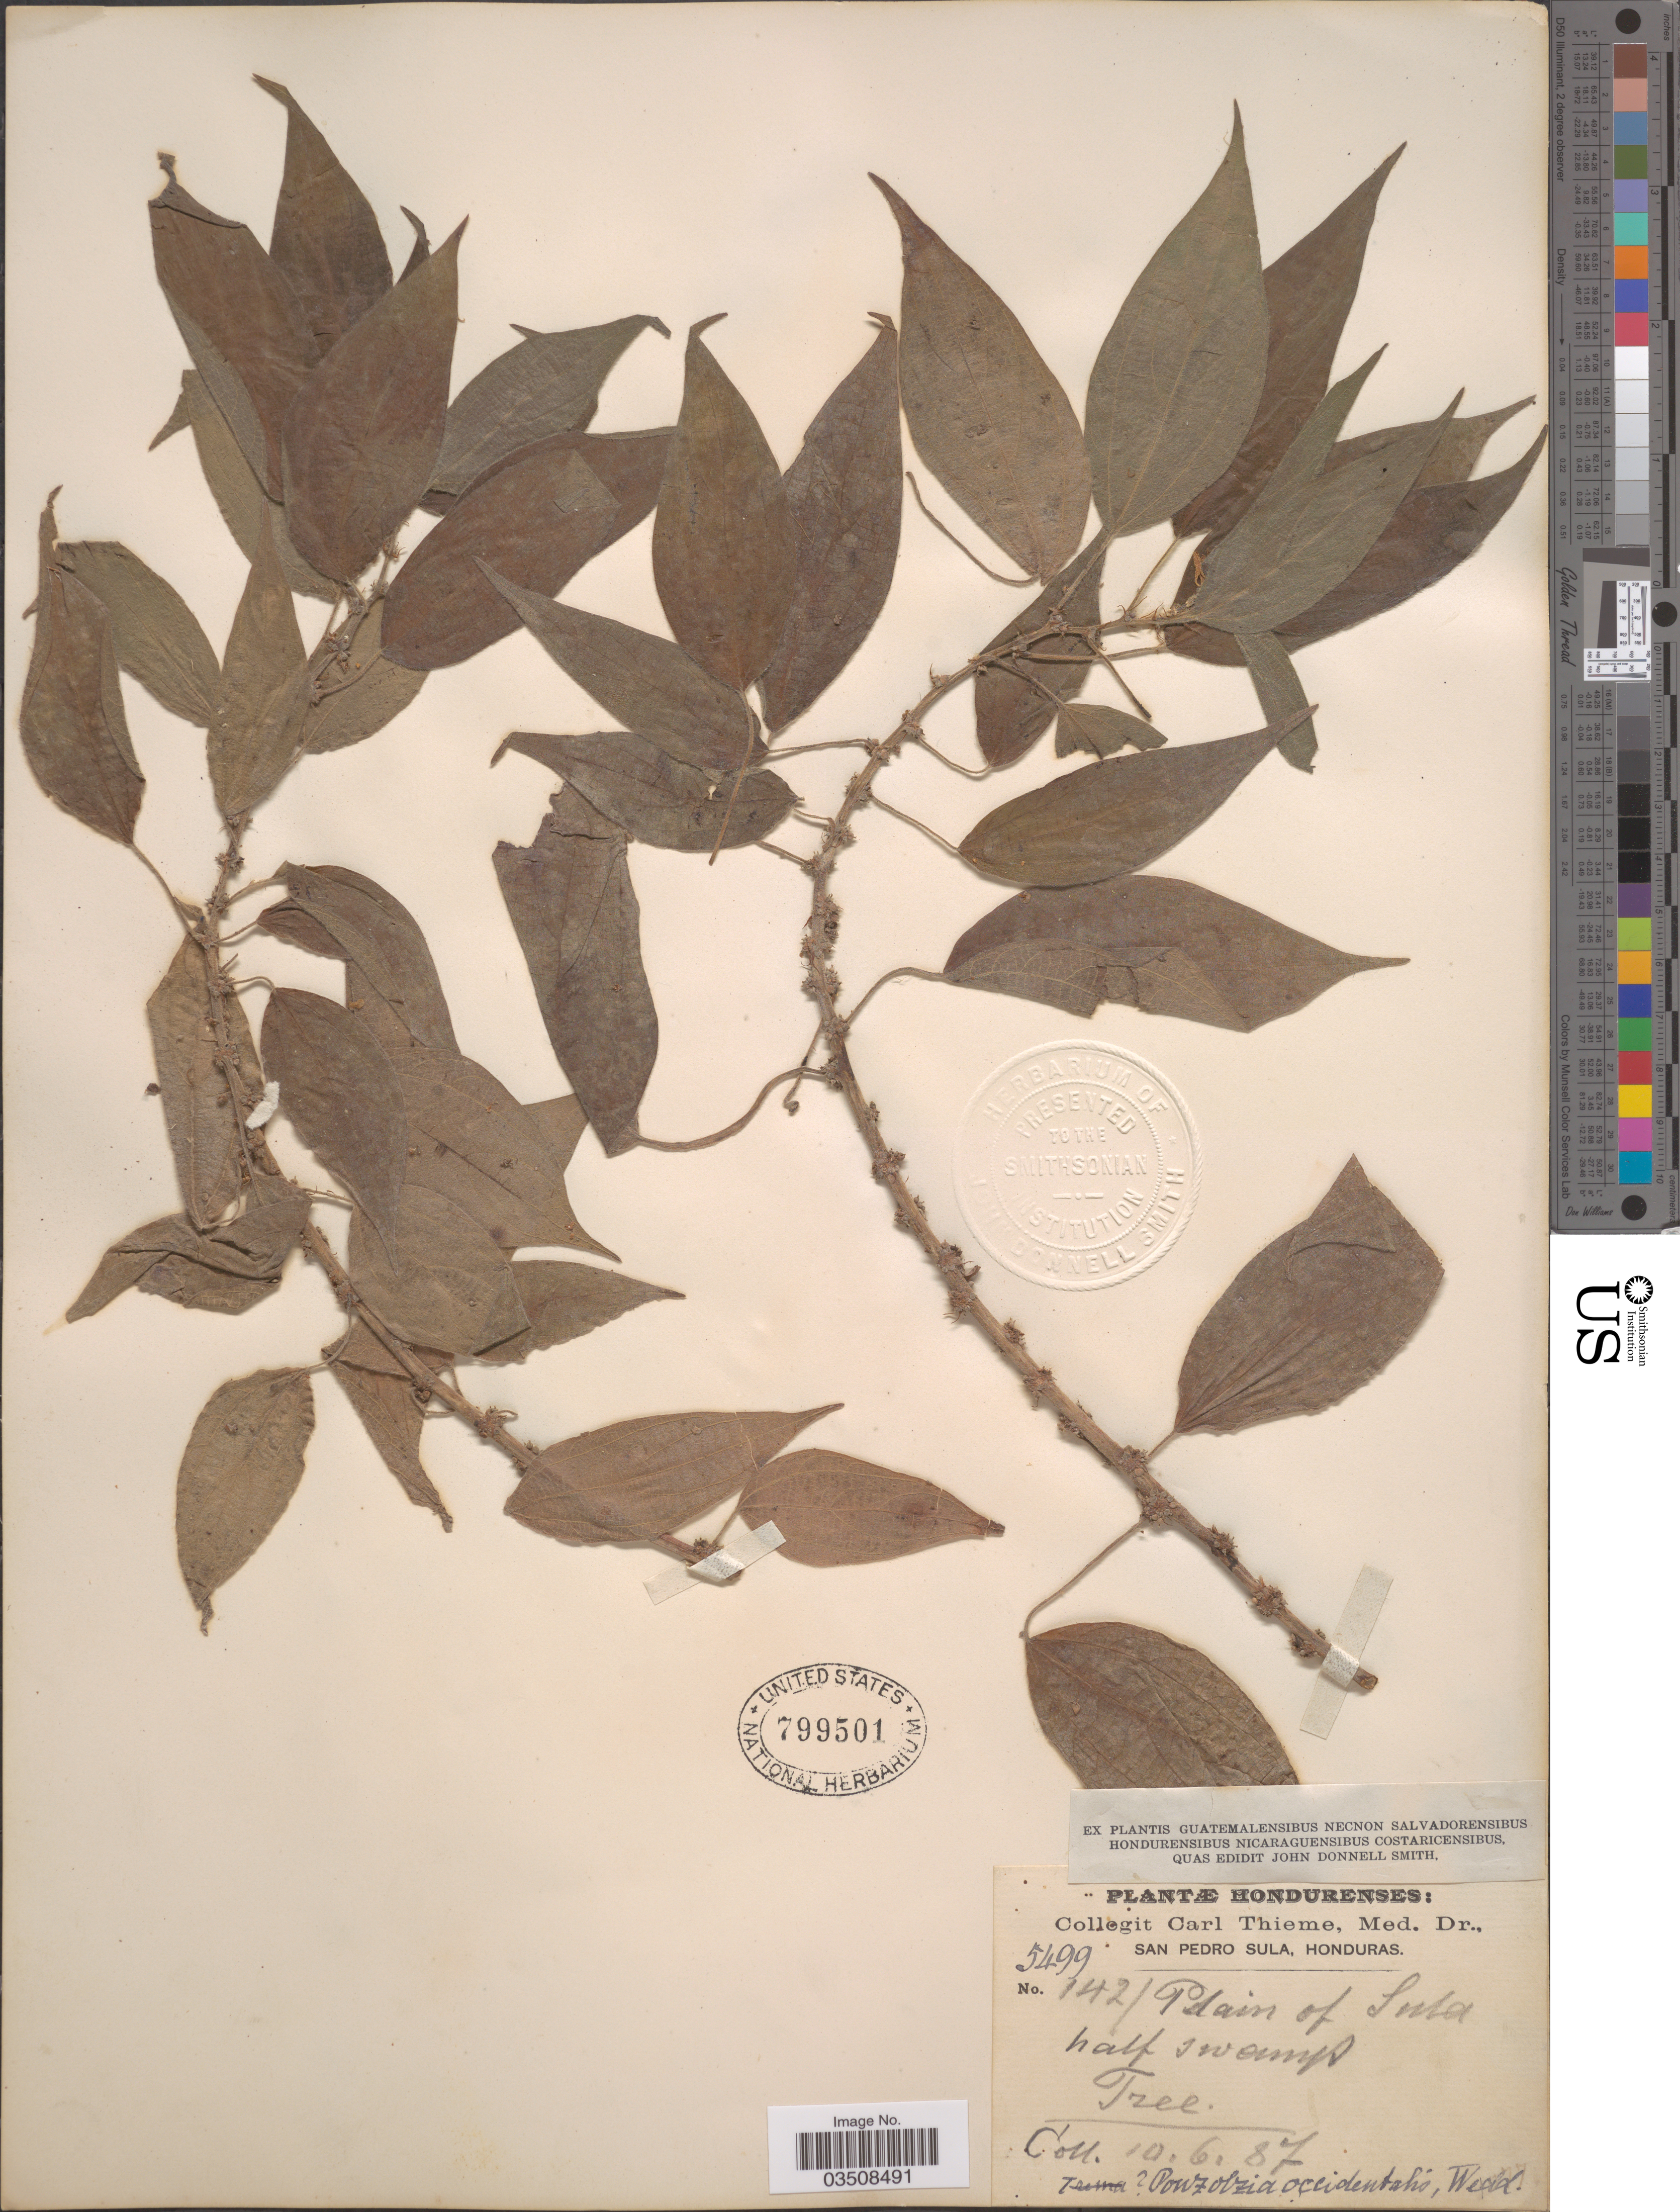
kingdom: Plantae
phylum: Tracheophyta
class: Magnoliopsida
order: Rosales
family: Urticaceae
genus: Pouzolzia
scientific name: Pouzolzia occidentalis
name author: (Liebm.) Wedd.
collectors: C. Thieme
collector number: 5499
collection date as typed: Transcribed d/m/y: 10/6/87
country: Honduras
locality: Plain of Sula.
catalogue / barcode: US 799501